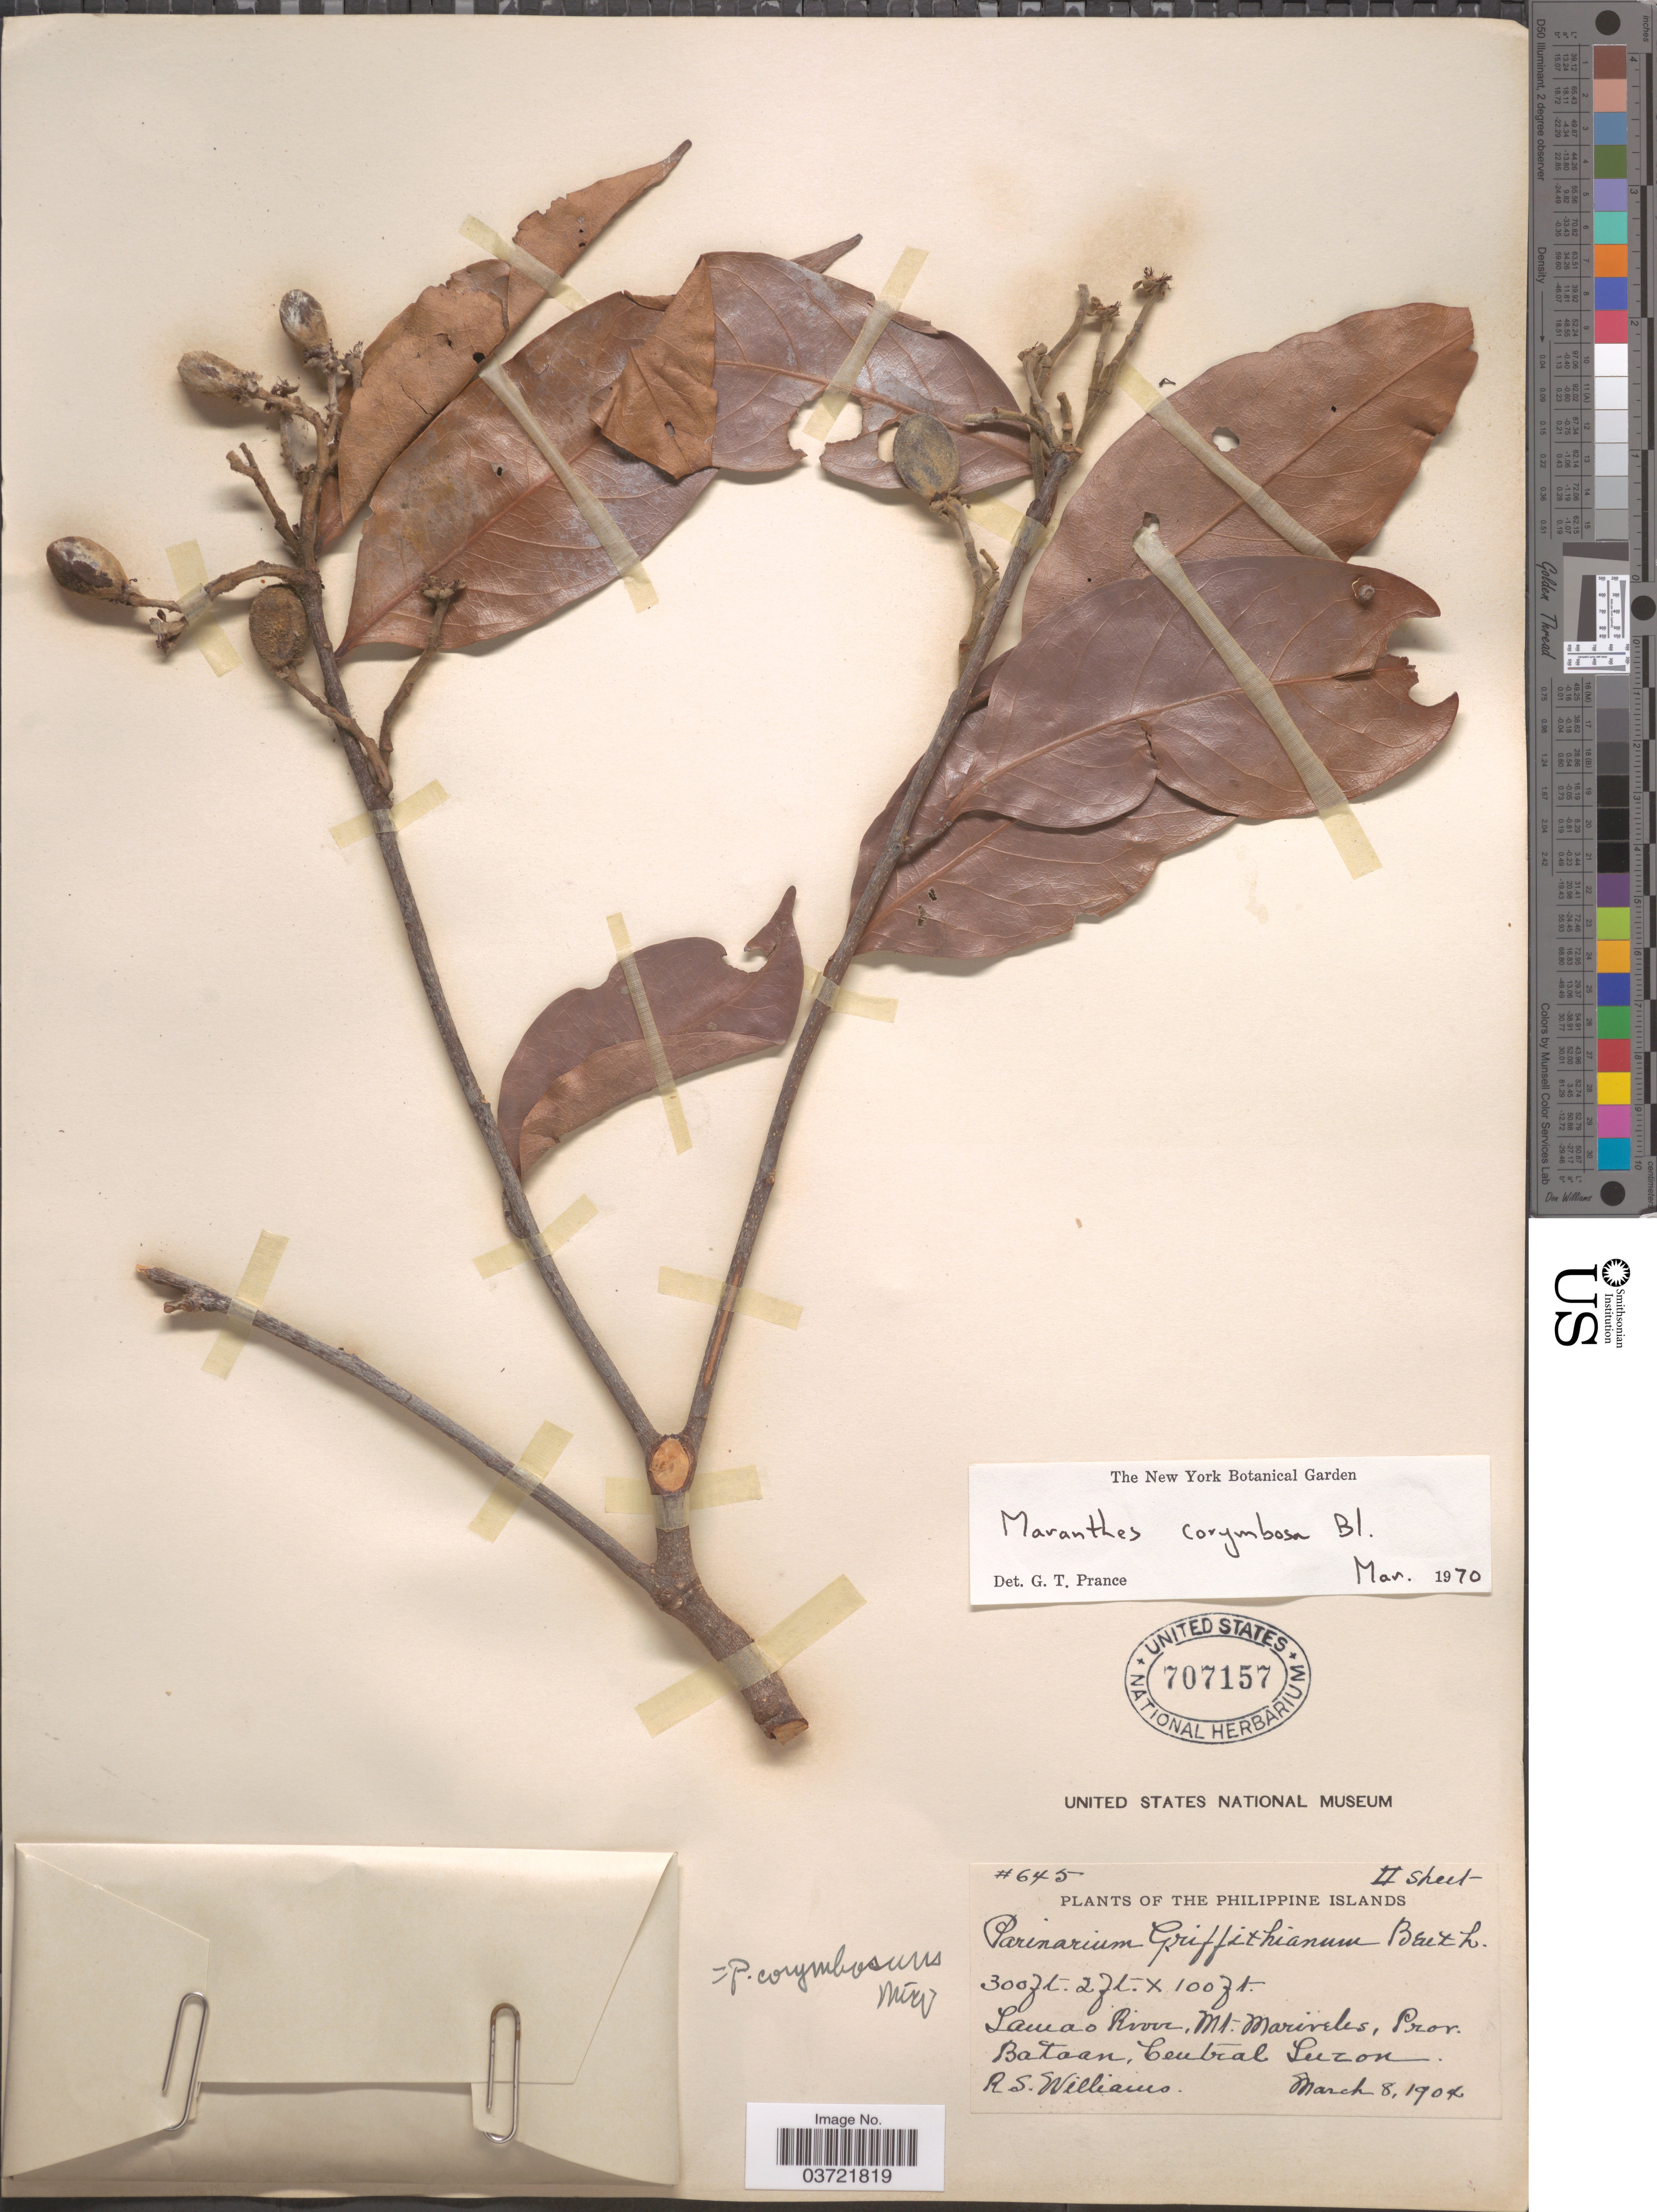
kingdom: Plantae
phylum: Tracheophyta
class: Magnoliopsida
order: Malpighiales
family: Chrysobalanaceae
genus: Maranthes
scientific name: Maranthes corymbosa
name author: Blume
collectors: R. S. Williams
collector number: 645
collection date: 1904-03-08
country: Philippines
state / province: Central Luzon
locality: Lamao River, Mt. Mariveles, Prov. Bataan.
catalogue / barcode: US 707157